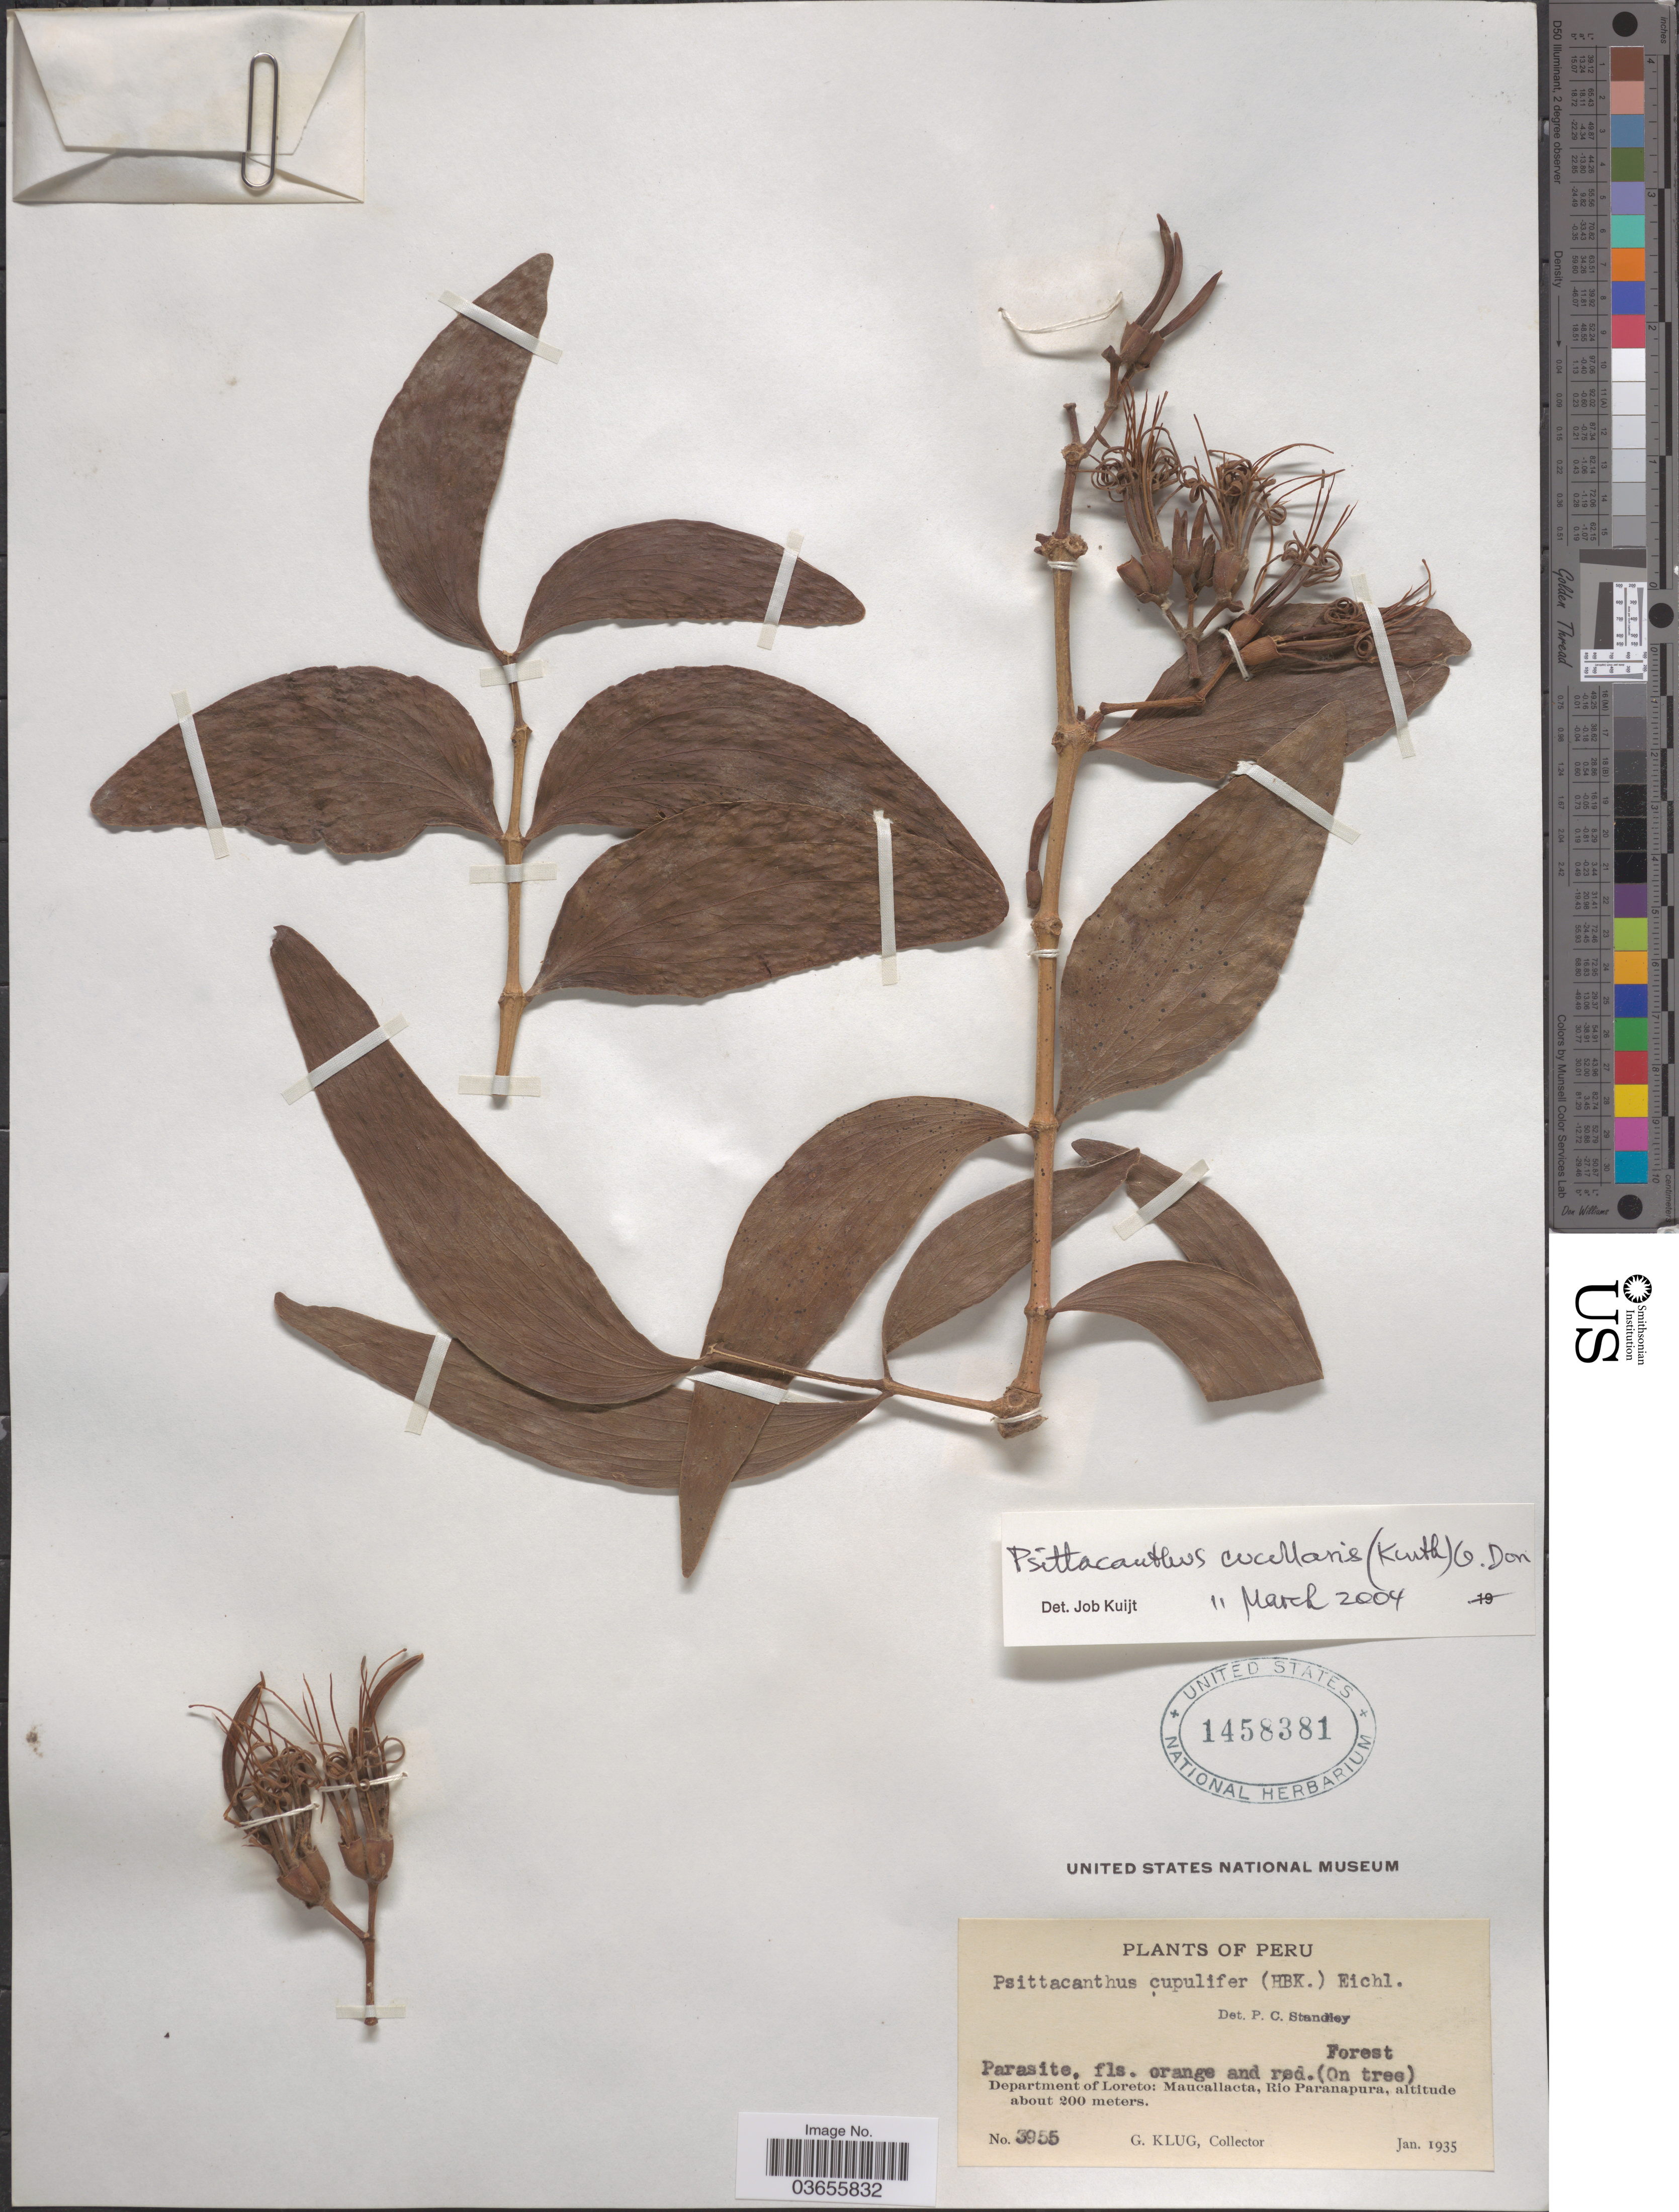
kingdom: Plantae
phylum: Tracheophyta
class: Magnoliopsida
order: Santalales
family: Loranthaceae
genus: Psittacanthus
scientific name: Psittacanthus cucullaris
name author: (Kunth) G. Don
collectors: G. Klug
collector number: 3955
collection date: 1935-01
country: Peru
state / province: Loreto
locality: Department of Loreto: Maucallacta, Rio Paranapura.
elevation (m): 200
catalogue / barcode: US 1458381